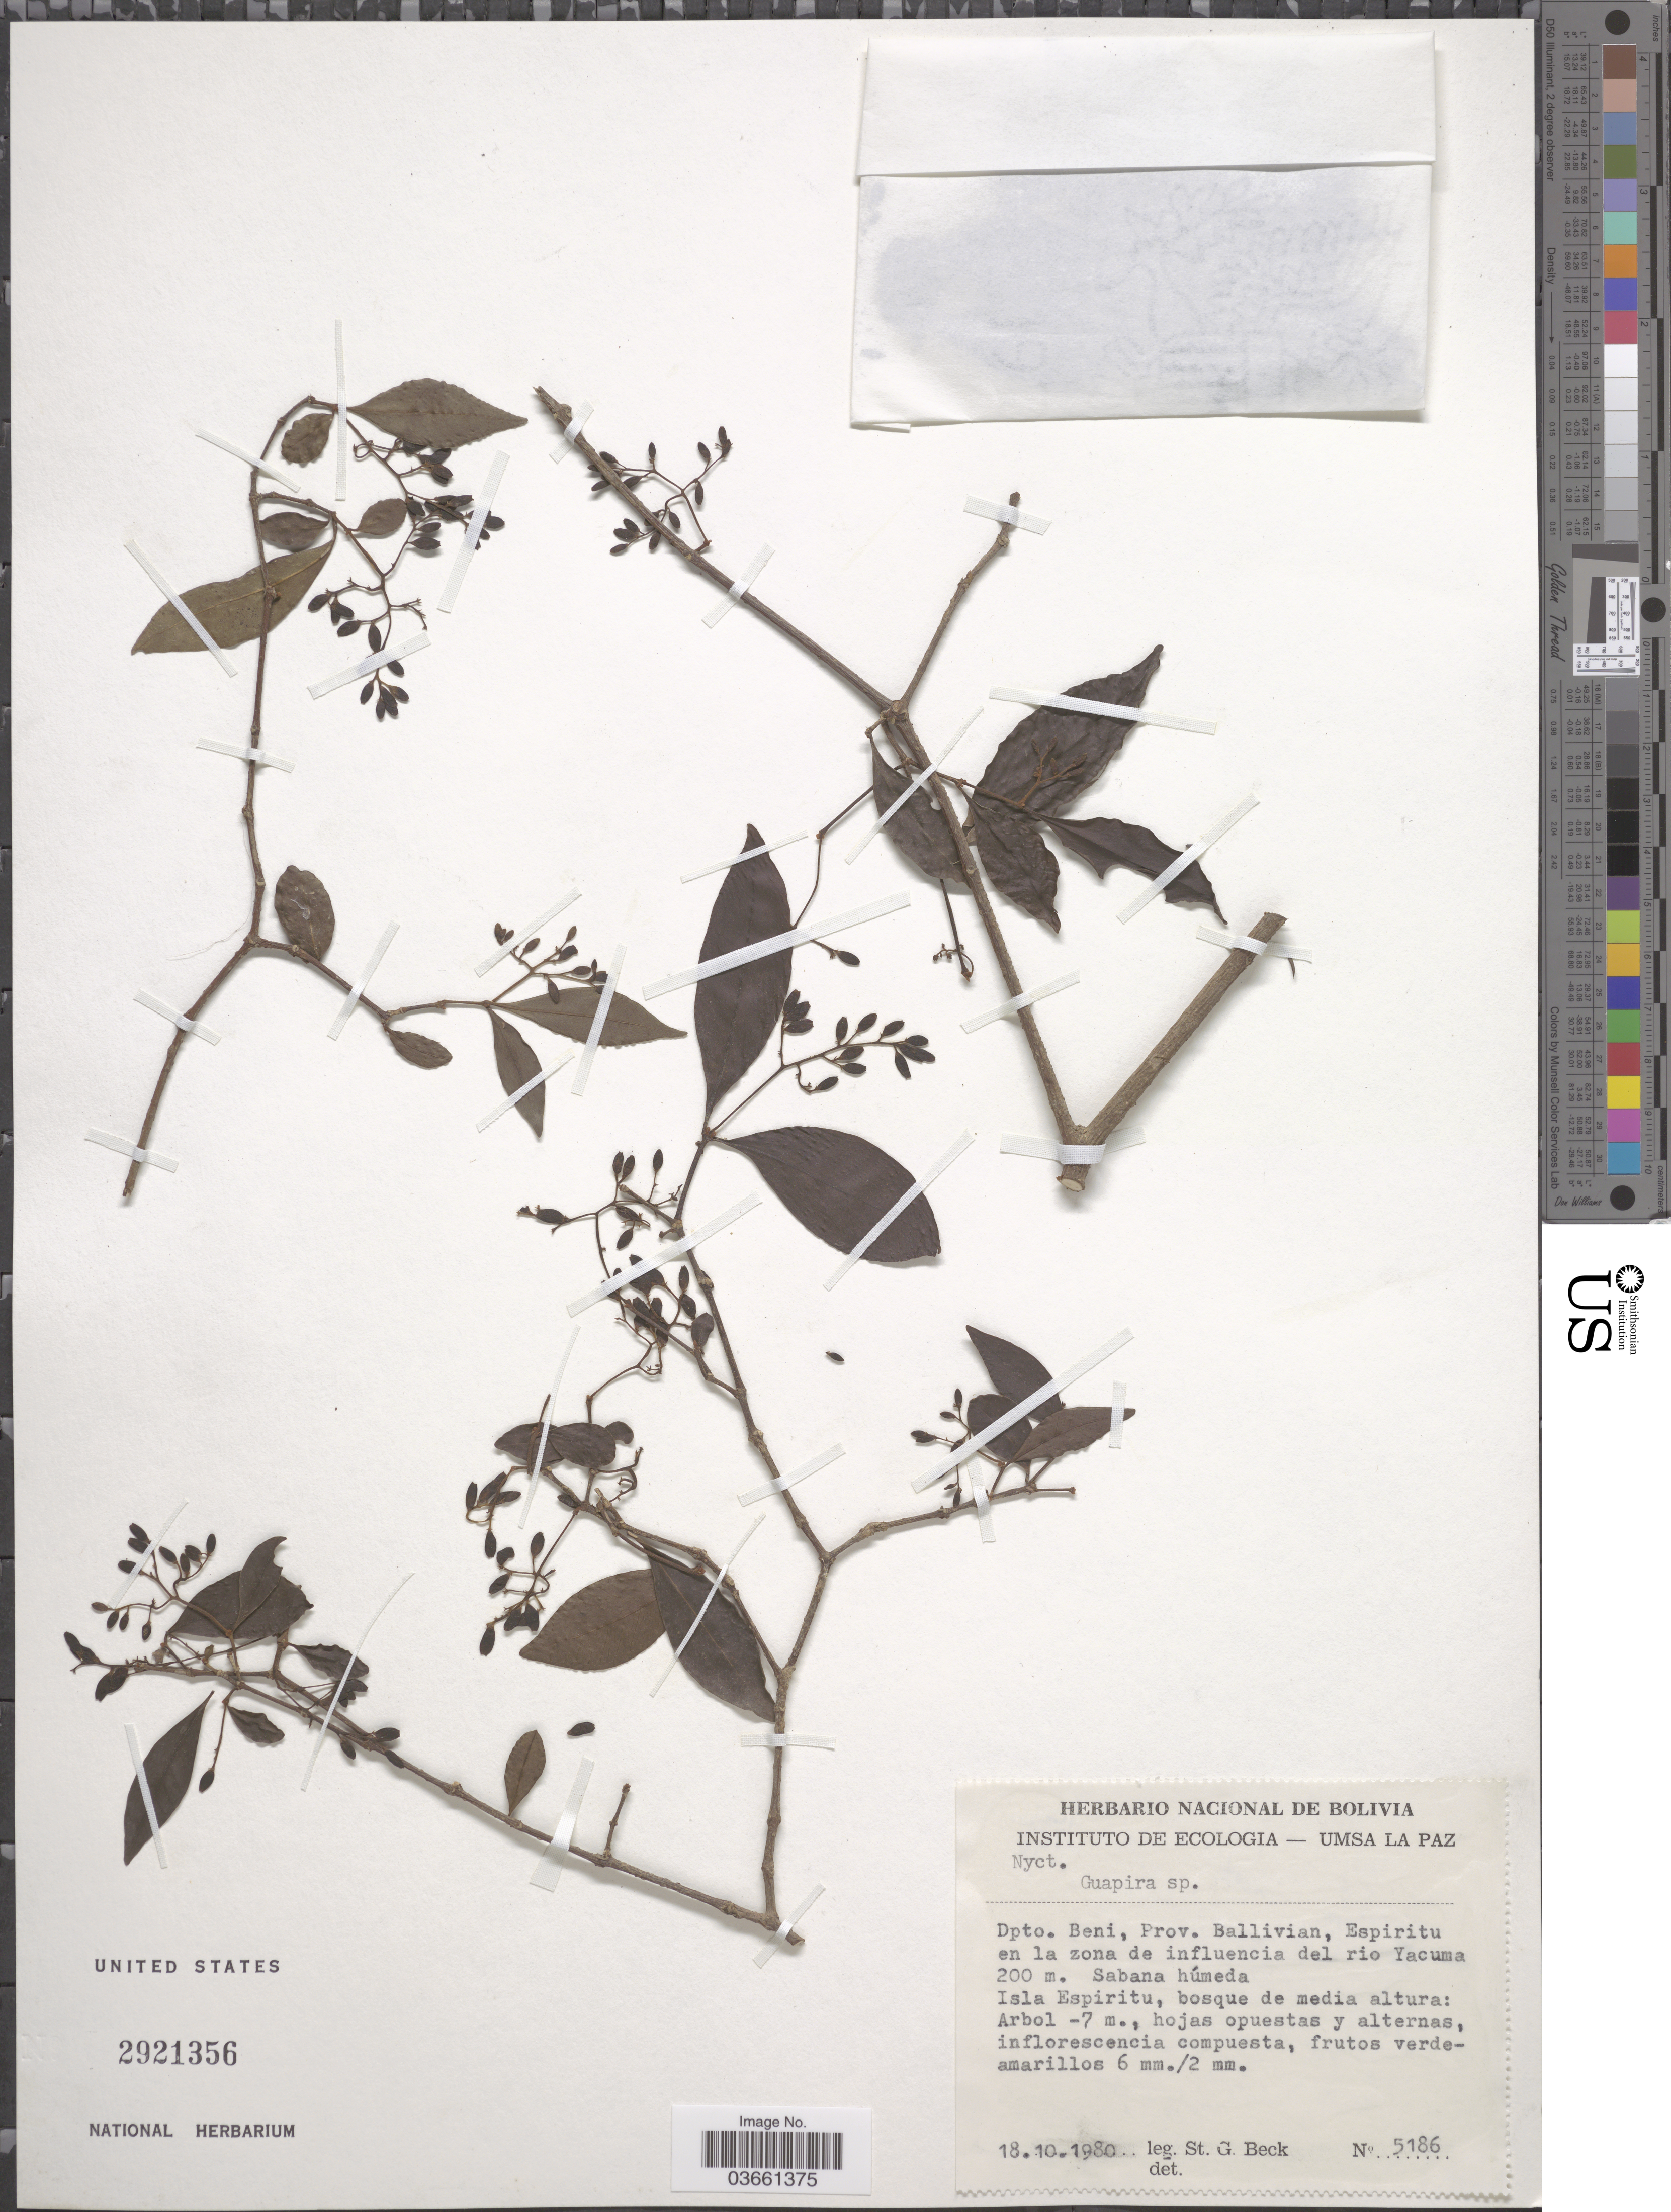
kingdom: Plantae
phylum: Tracheophyta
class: Magnoliopsida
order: Caryophyllales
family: Nyctaginaceae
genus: Guapira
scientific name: Guapira sp.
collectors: S. G. Beck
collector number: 5186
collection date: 1980-10-18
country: Bolivia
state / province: Beni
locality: Dpto. Beni, Prov. Ballivian, Espiritu en la zona de influencia del rio Yacuma. Isla Espiritu.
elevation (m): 200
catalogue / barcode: US 2921356